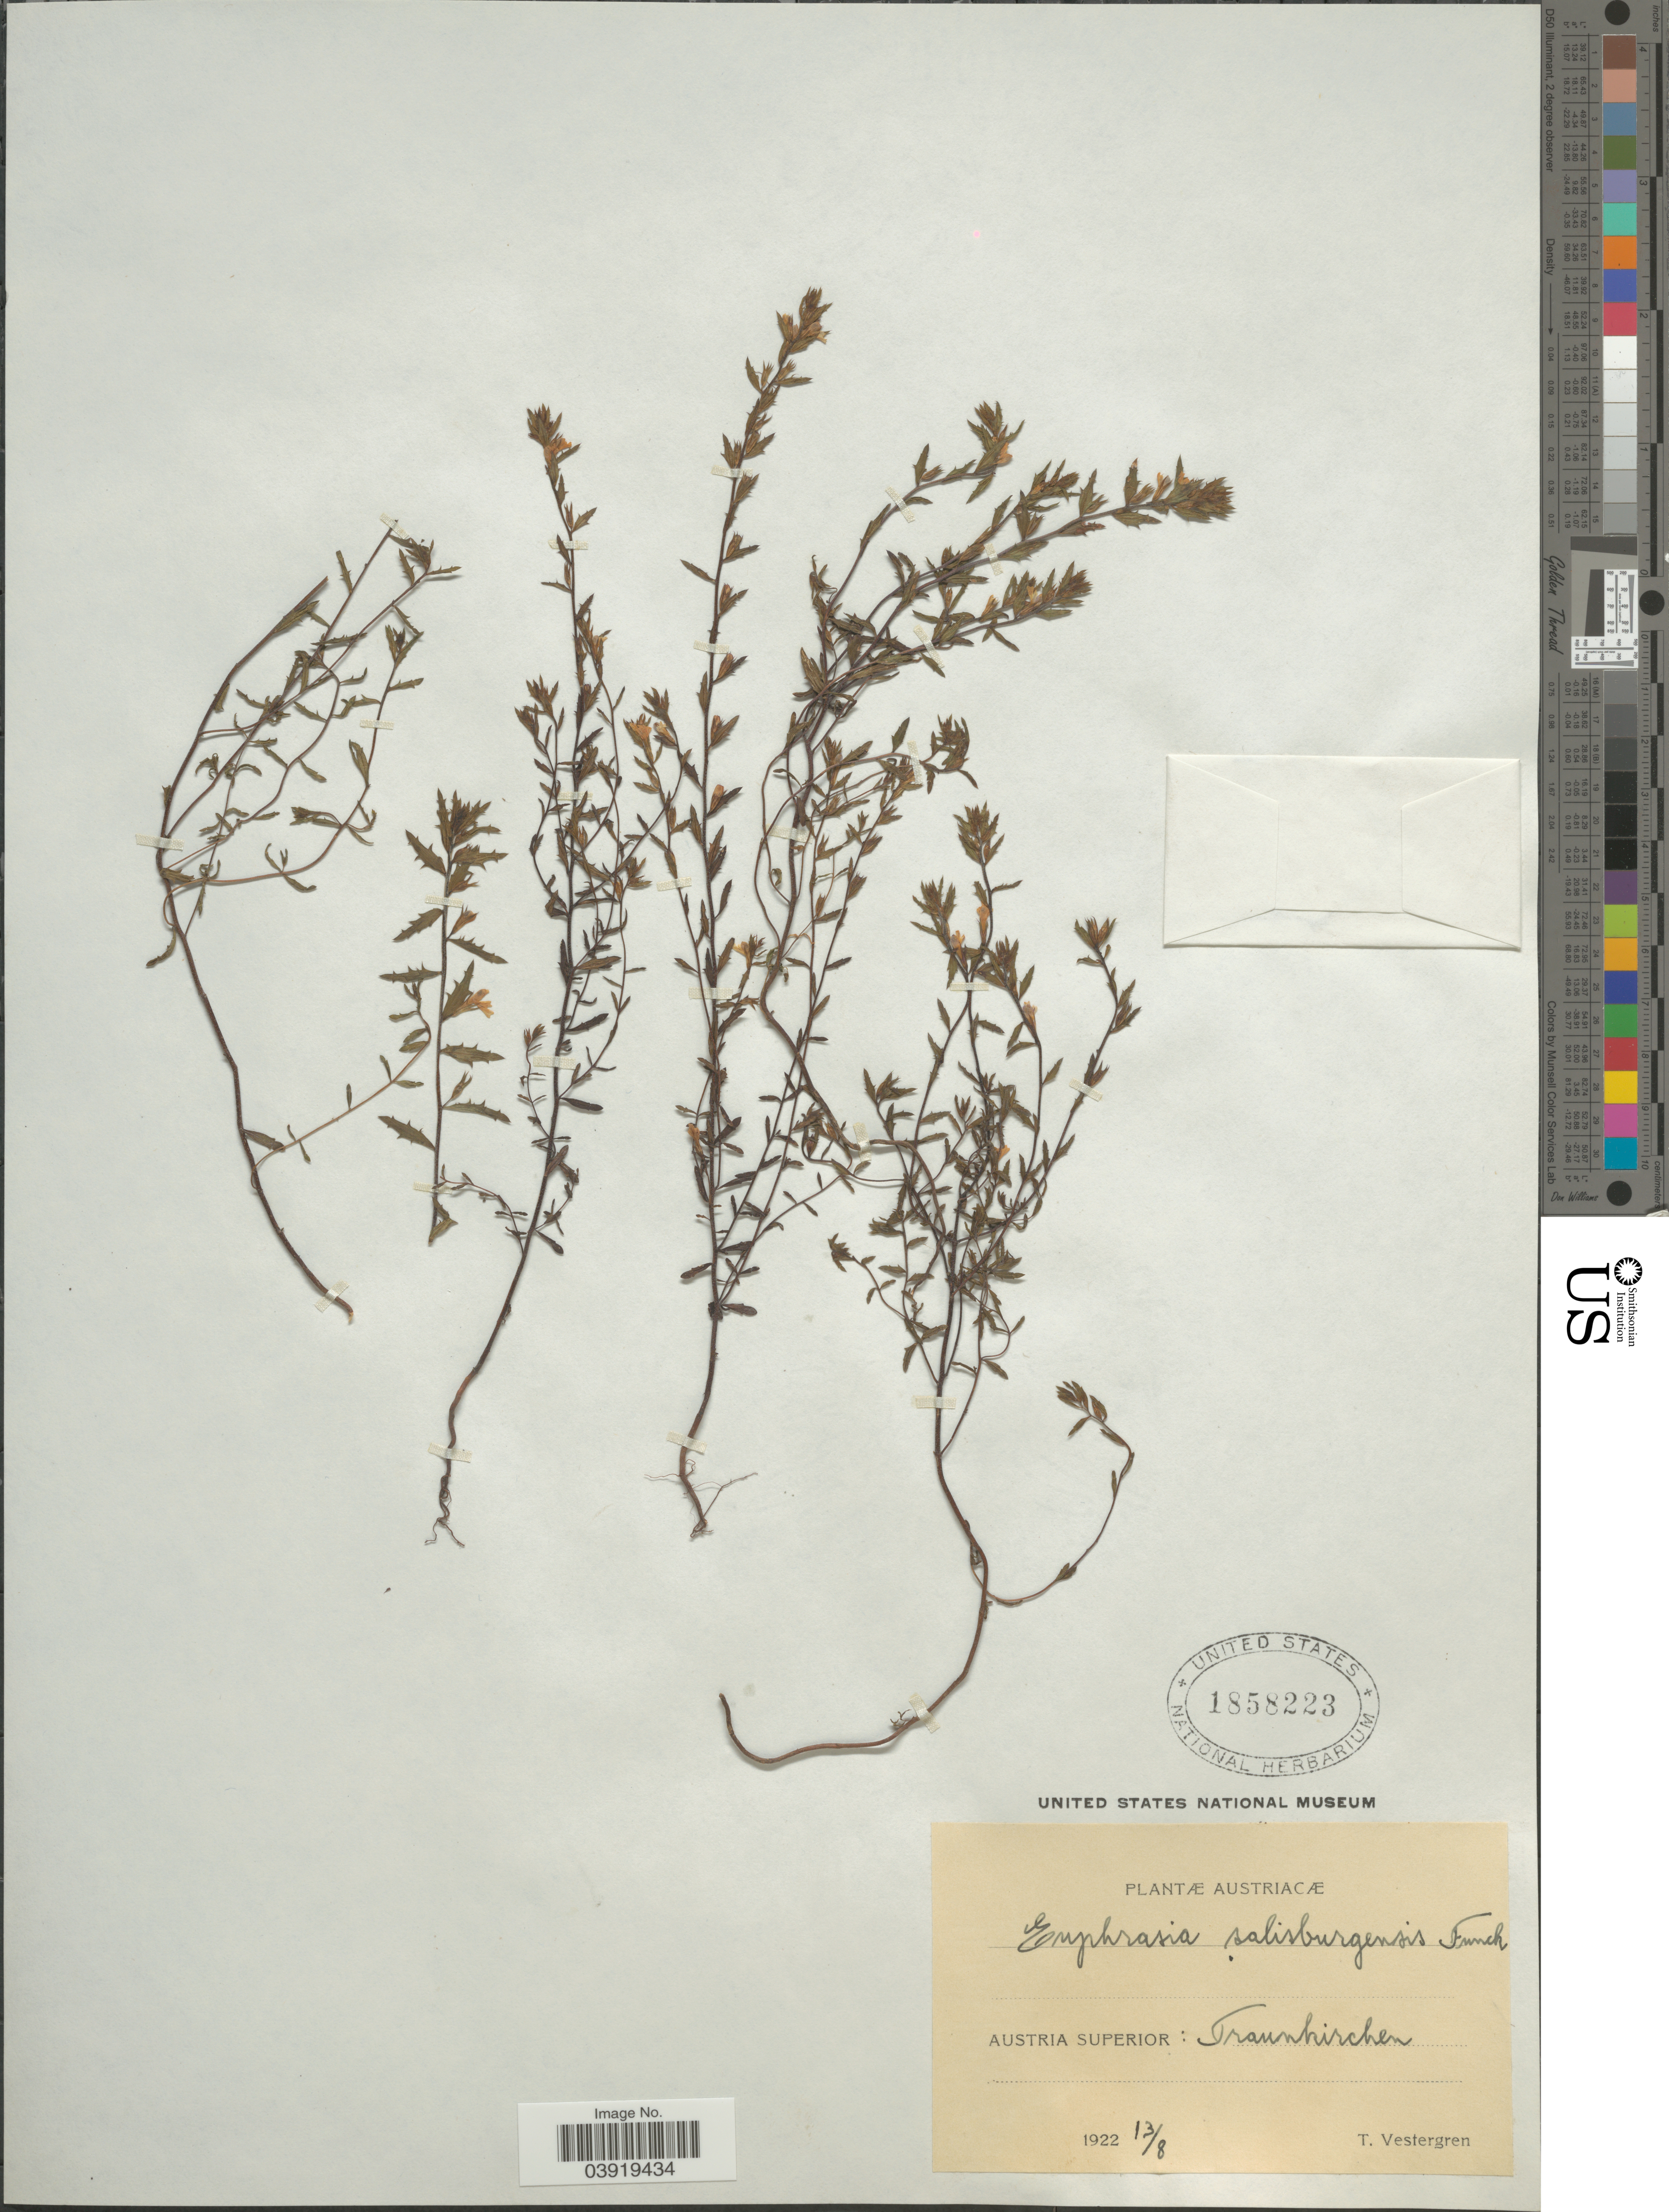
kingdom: Plantae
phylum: Tracheophyta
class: Magnoliopsida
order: Lamiales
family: Orobanchaceae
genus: Euphrasia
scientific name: Euphrasia salisburgensis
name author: Funck ex Hoppe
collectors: T. Vestergren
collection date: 1922-08-13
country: Austria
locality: Austria Superior: Traunkirchen.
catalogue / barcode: US 1858223